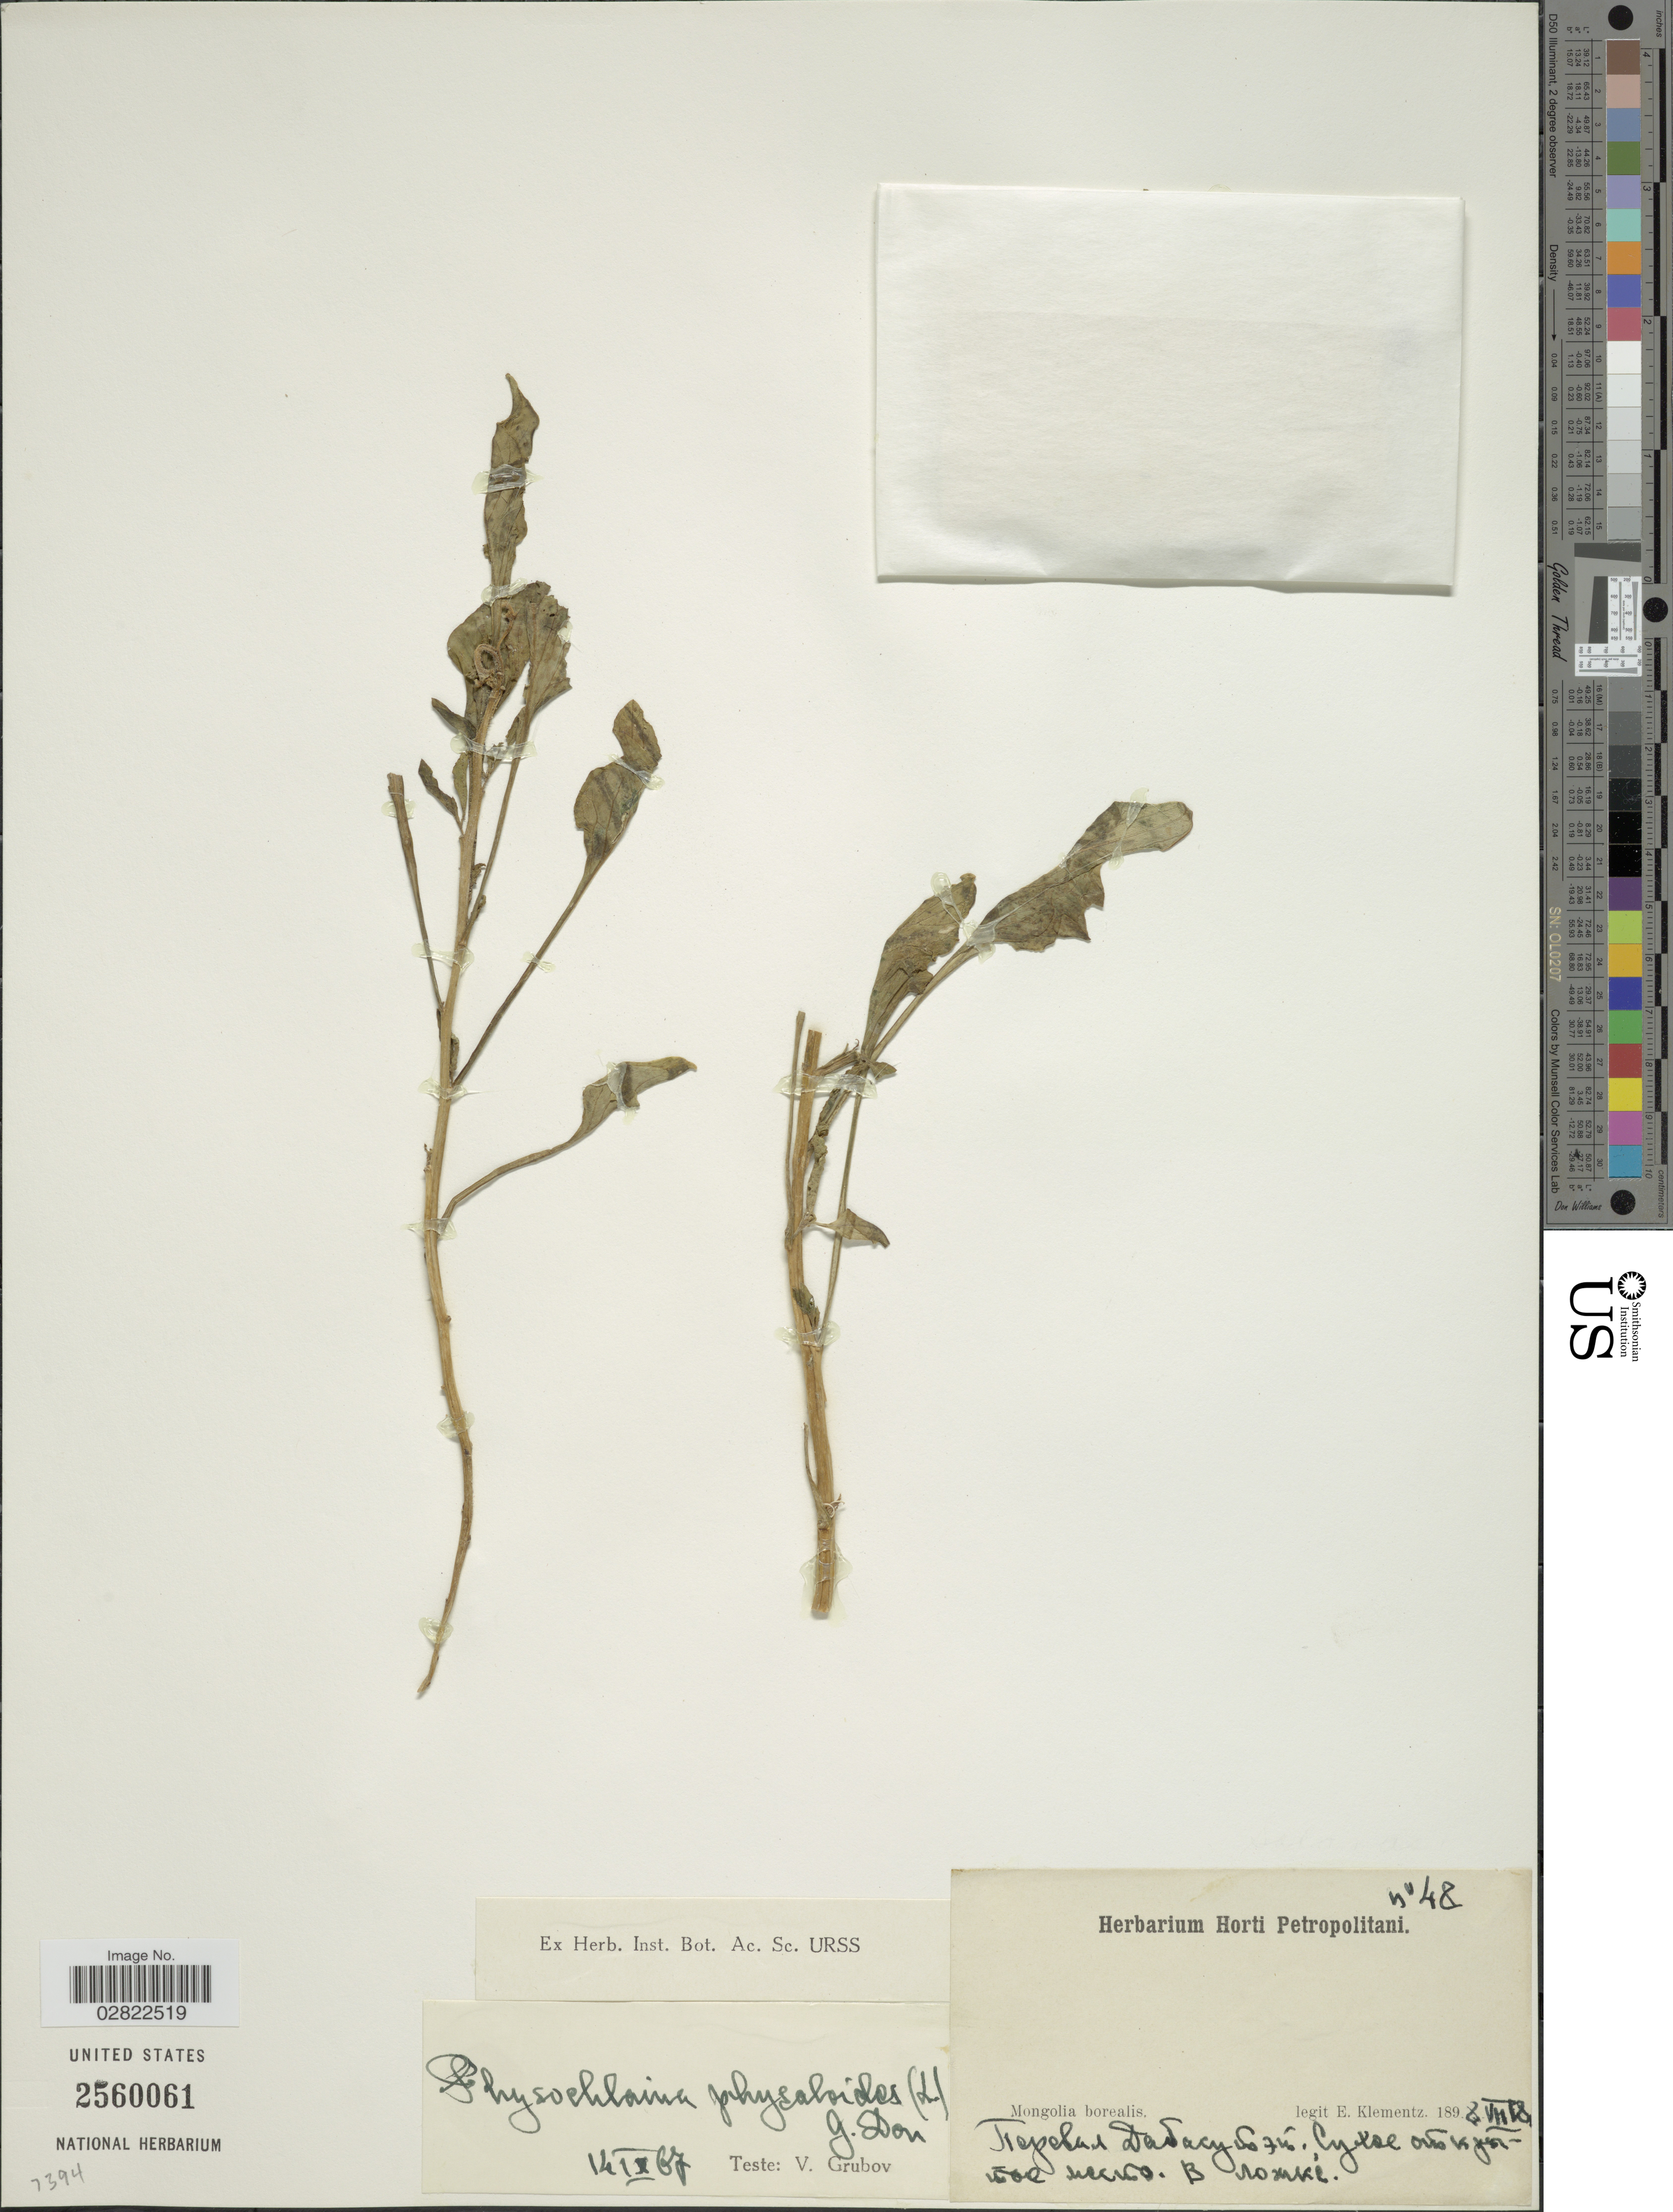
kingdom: Plantae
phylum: Tracheophyta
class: Magnoliopsida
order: Solanales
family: Solanaceae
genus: Physochlaina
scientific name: Physochlaina physaloides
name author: (L.) G. Don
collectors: E. Klementz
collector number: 48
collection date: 1898-08-08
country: Mongolia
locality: Mongolia borealis. X.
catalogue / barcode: US 2560061